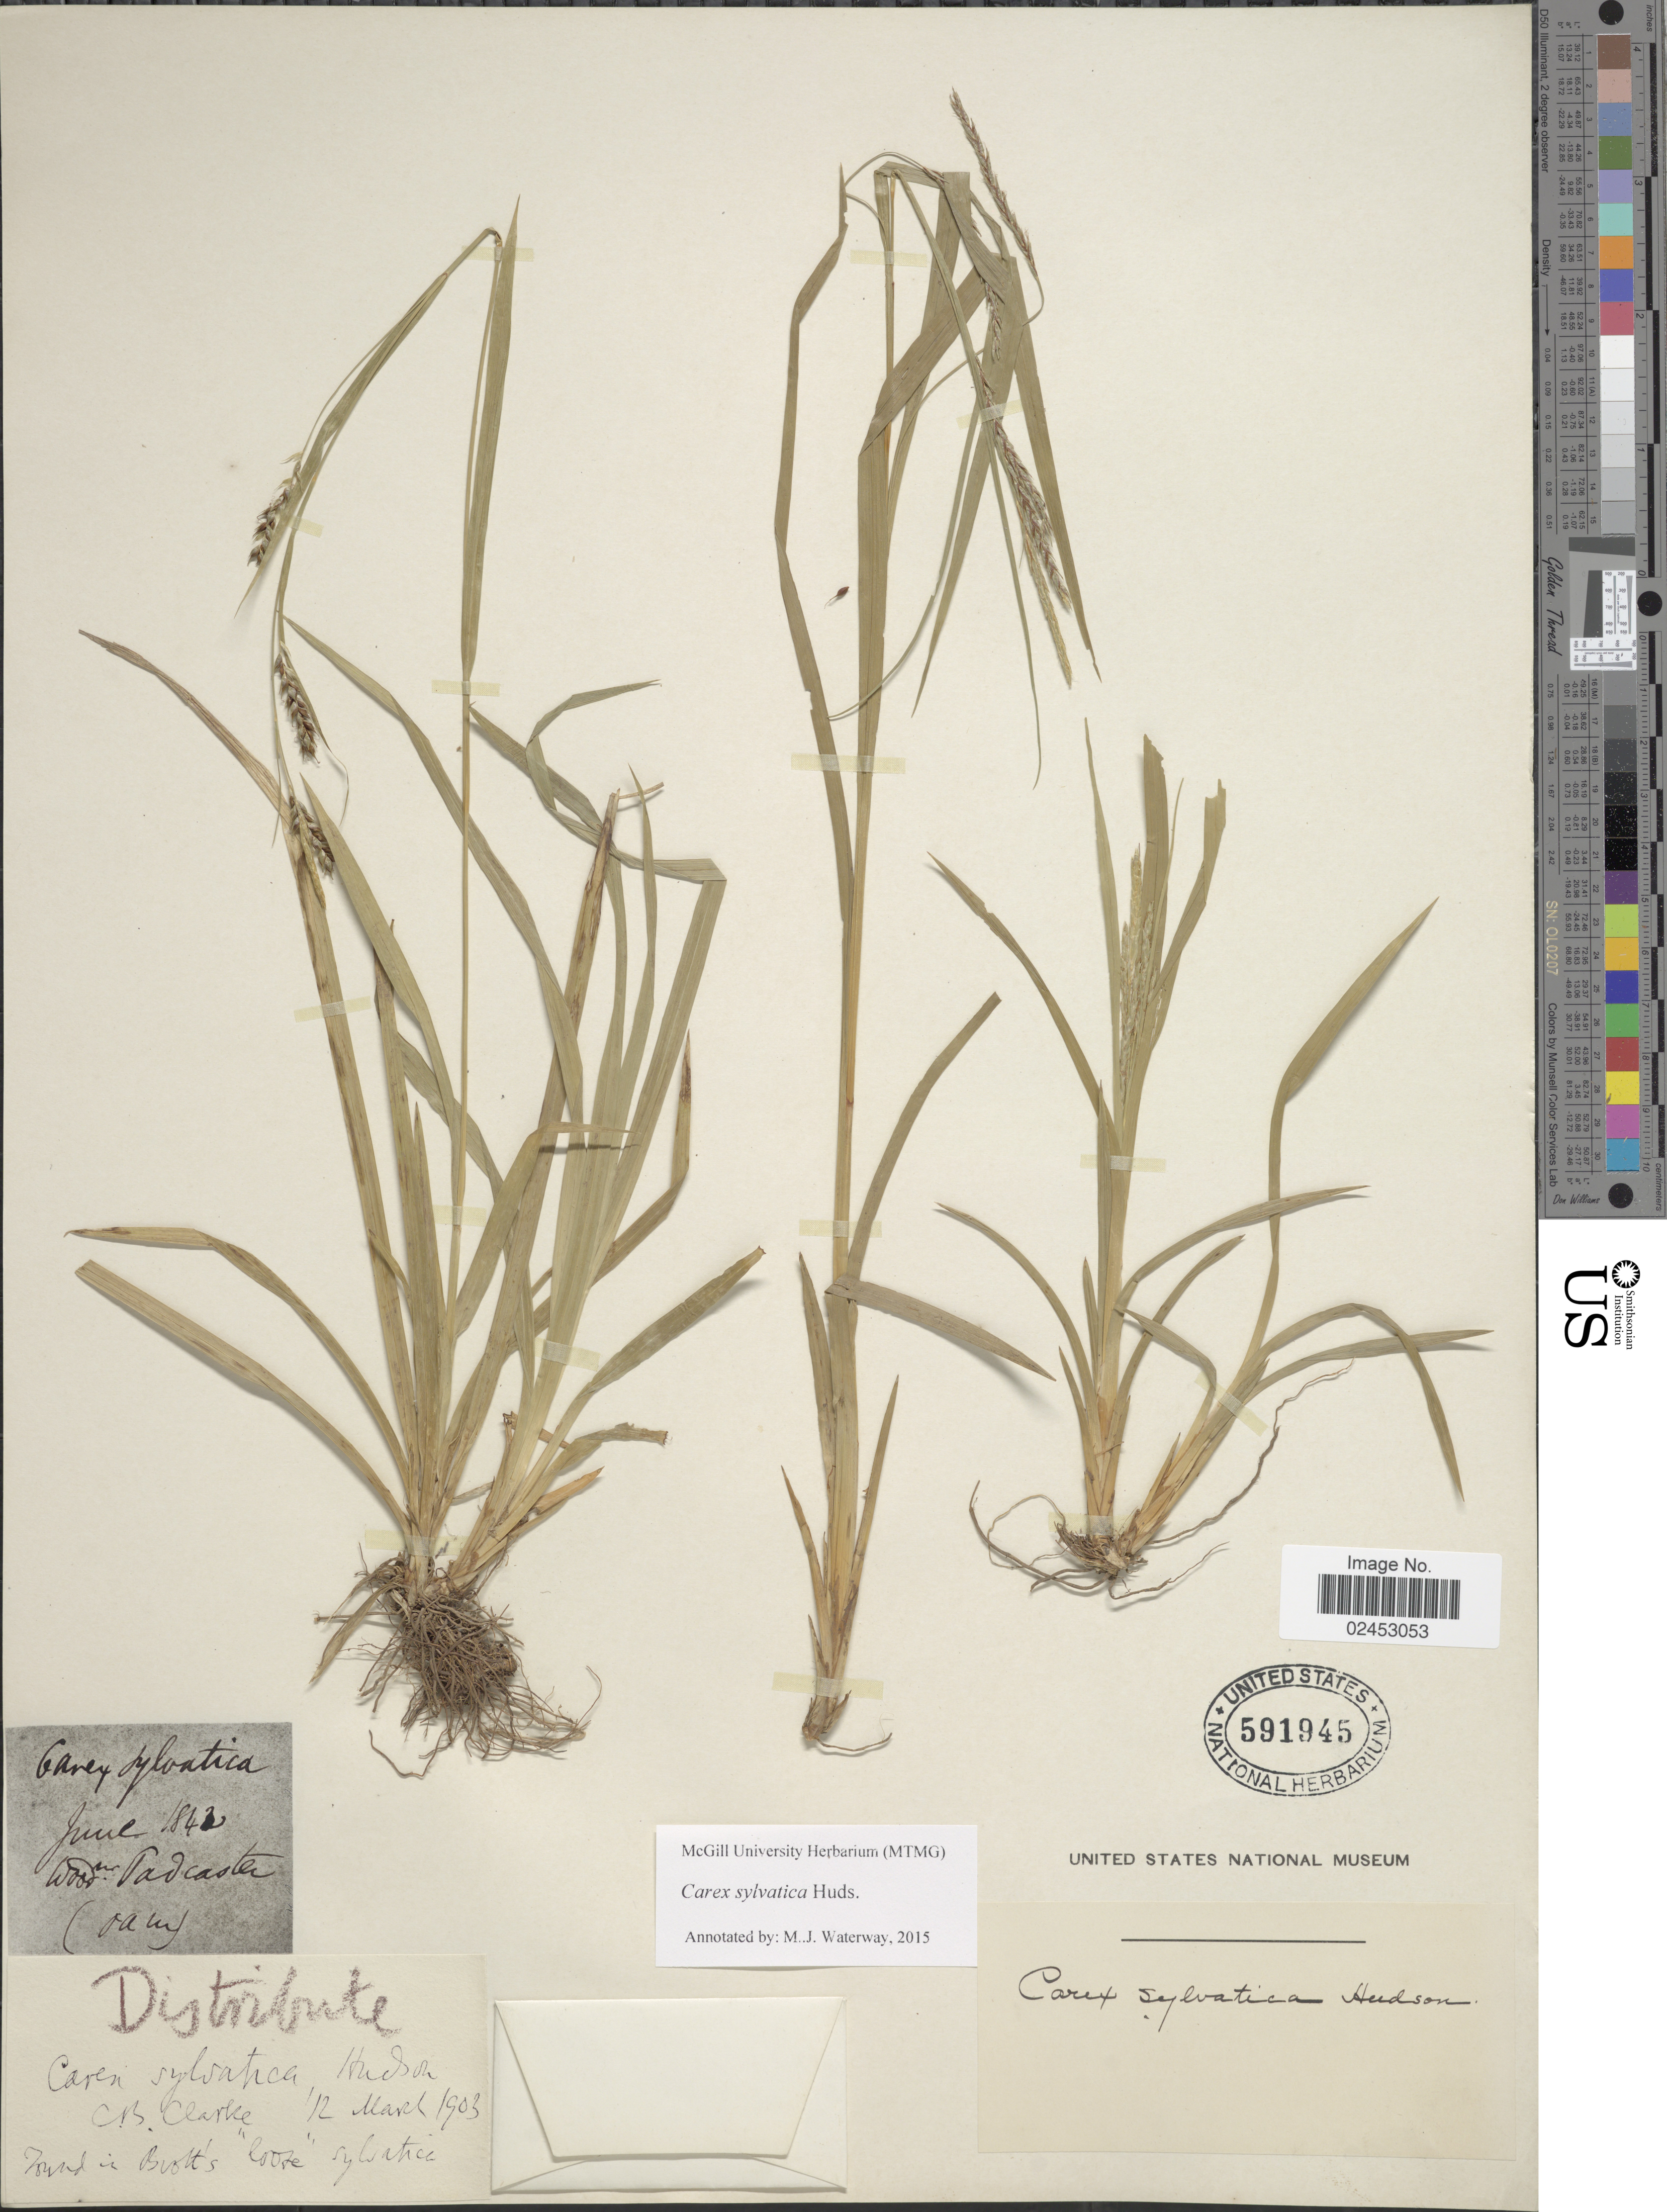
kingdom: Plantae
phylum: Tracheophyta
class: Liliopsida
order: Poales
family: Cyperaceae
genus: Carex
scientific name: Carex sylvatica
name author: Huds.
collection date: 1842-06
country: United Kingdom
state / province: England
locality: Wood nr. Tadcaster.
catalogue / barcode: US 591945